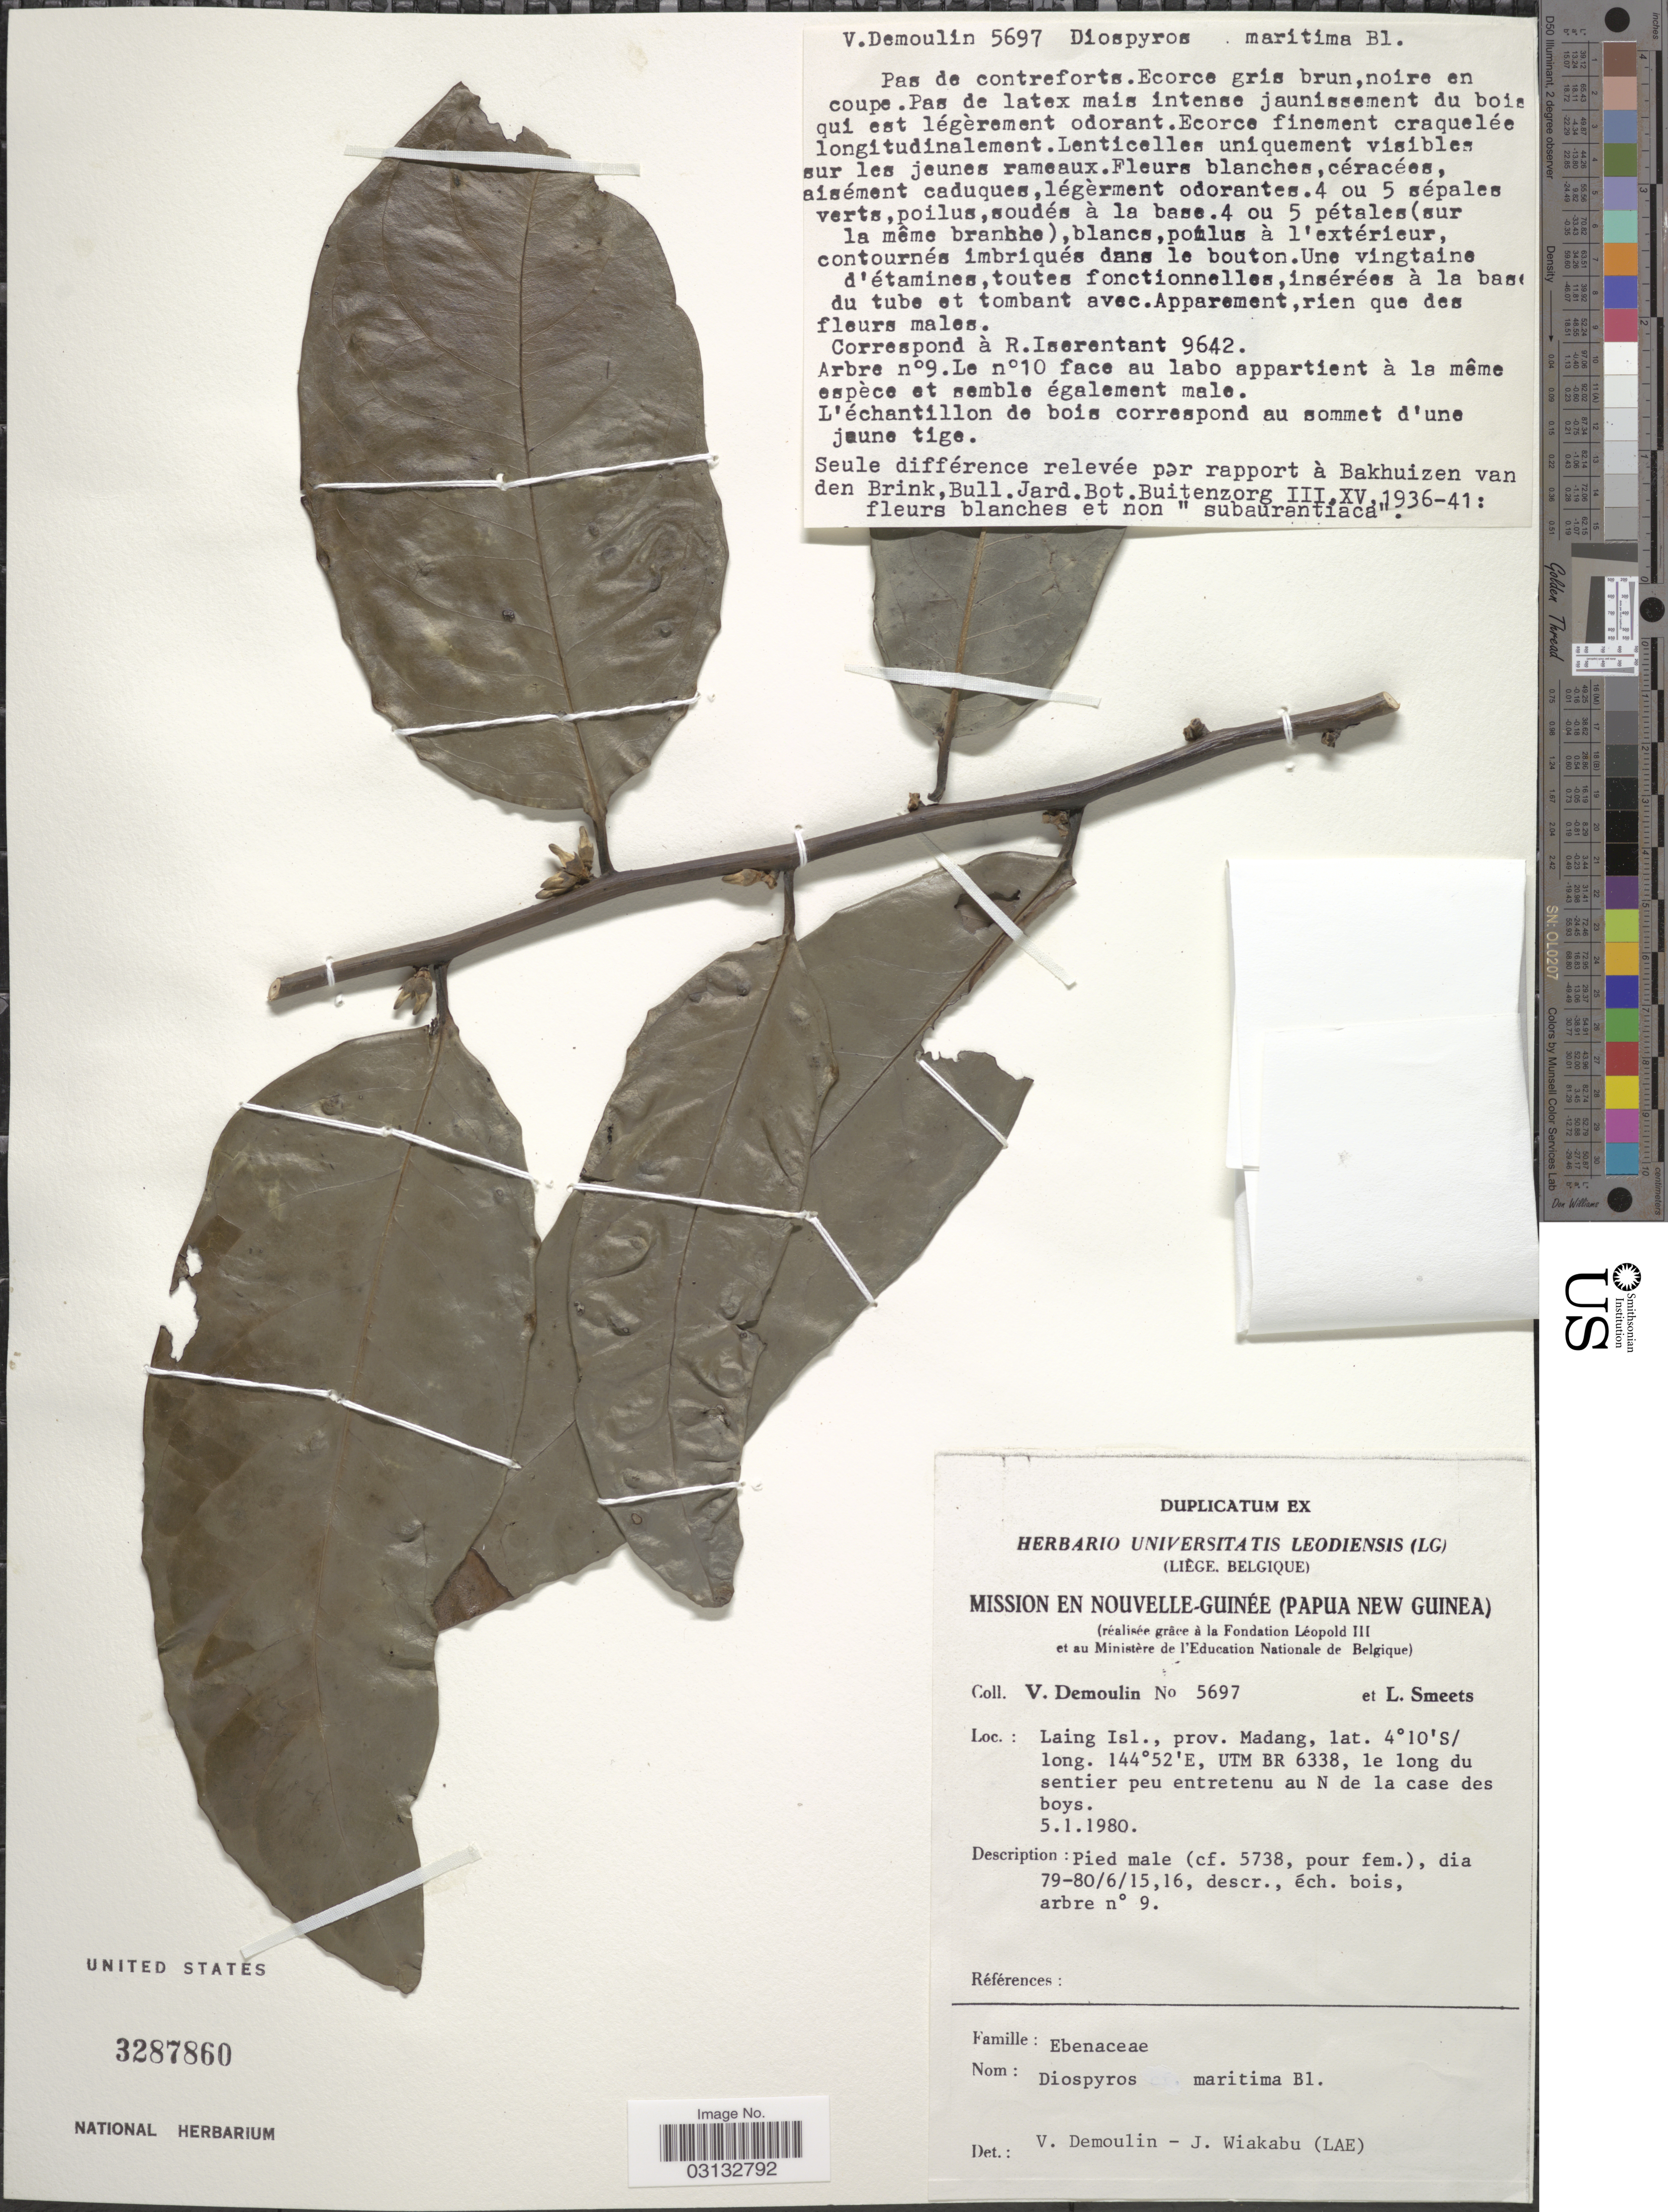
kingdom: Plantae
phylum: Tracheophyta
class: Magnoliopsida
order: Ericales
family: Ebenaceae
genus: Diospyros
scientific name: Diospyros maritima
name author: Blume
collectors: V. Demoulin & L. Smeets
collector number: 5697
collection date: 1980-01-05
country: Papua New Guinea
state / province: Madang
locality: Laing Isl., prov. Madang. UTM BR 6338.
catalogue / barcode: US 3287860